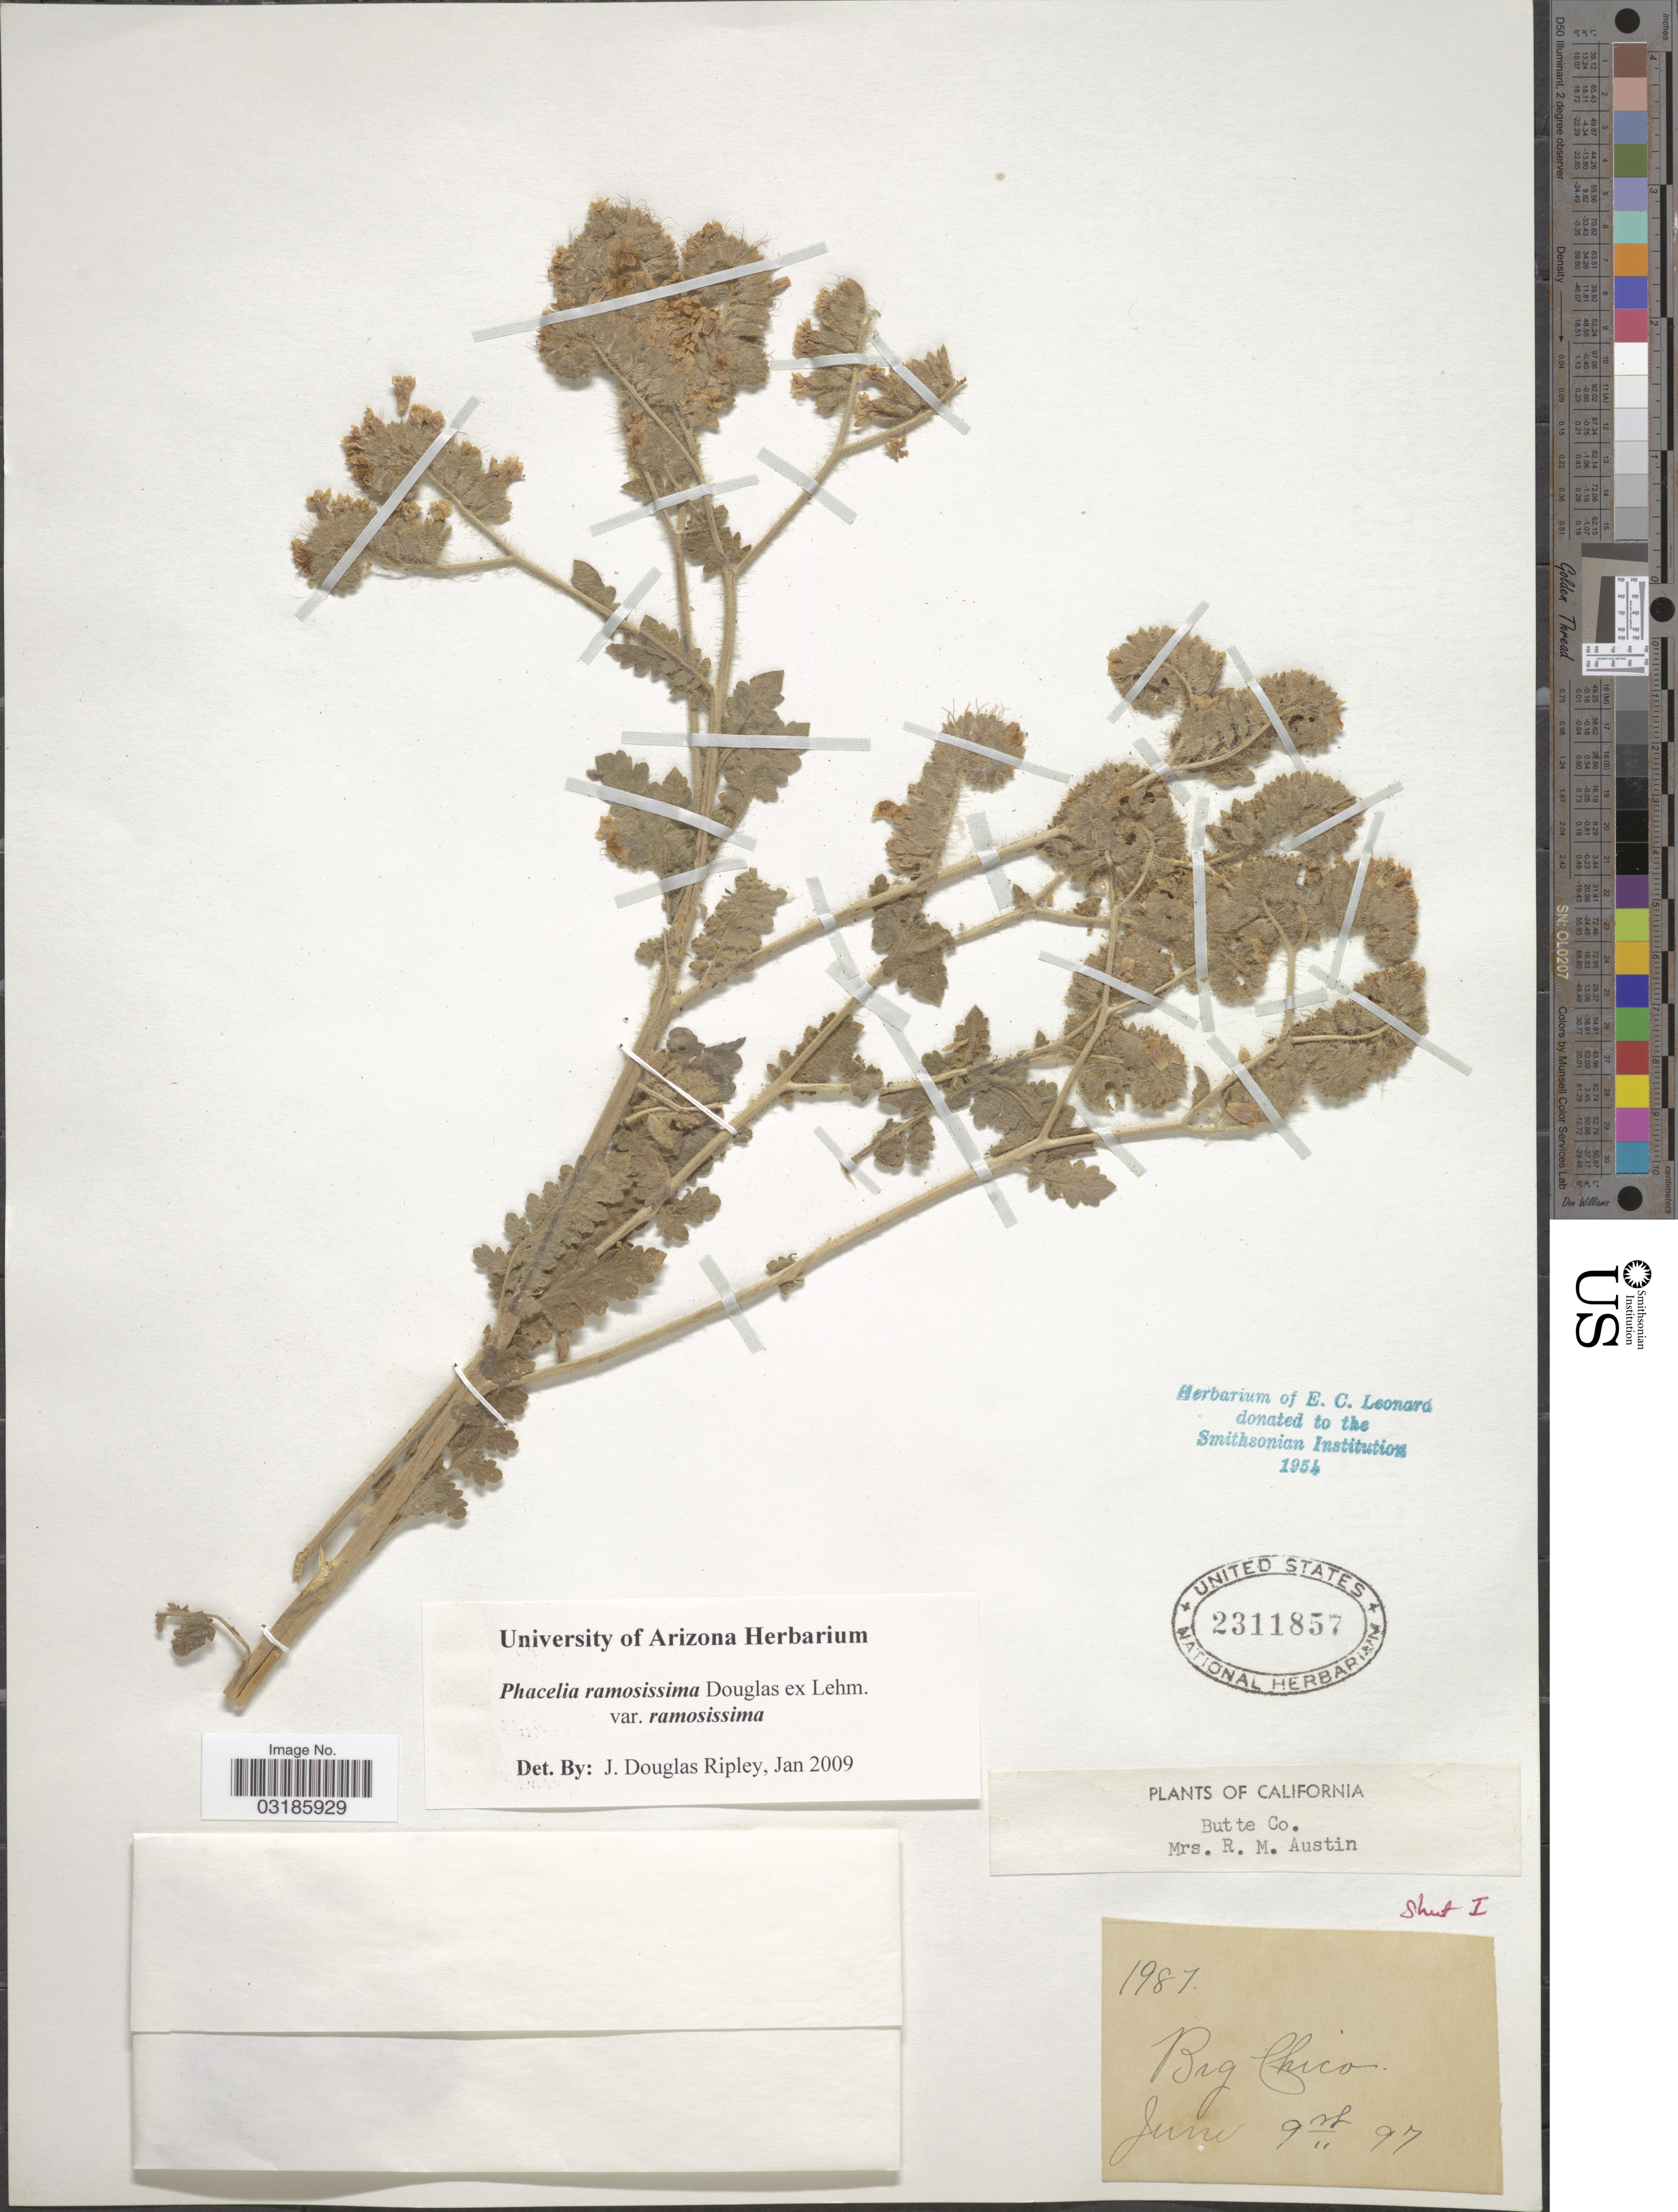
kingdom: Plantae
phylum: Tracheophyta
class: Magnoliopsida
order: Boraginales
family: Hydrophyllaceae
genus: Phacelia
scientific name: Phacelia ramosissima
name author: Douglas ex Lehm.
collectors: R. Austin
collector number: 1987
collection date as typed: Transcribed d/m/y: 9/6/97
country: United States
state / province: California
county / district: Butte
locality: Butte Co. Big Chico.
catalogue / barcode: US 2311857